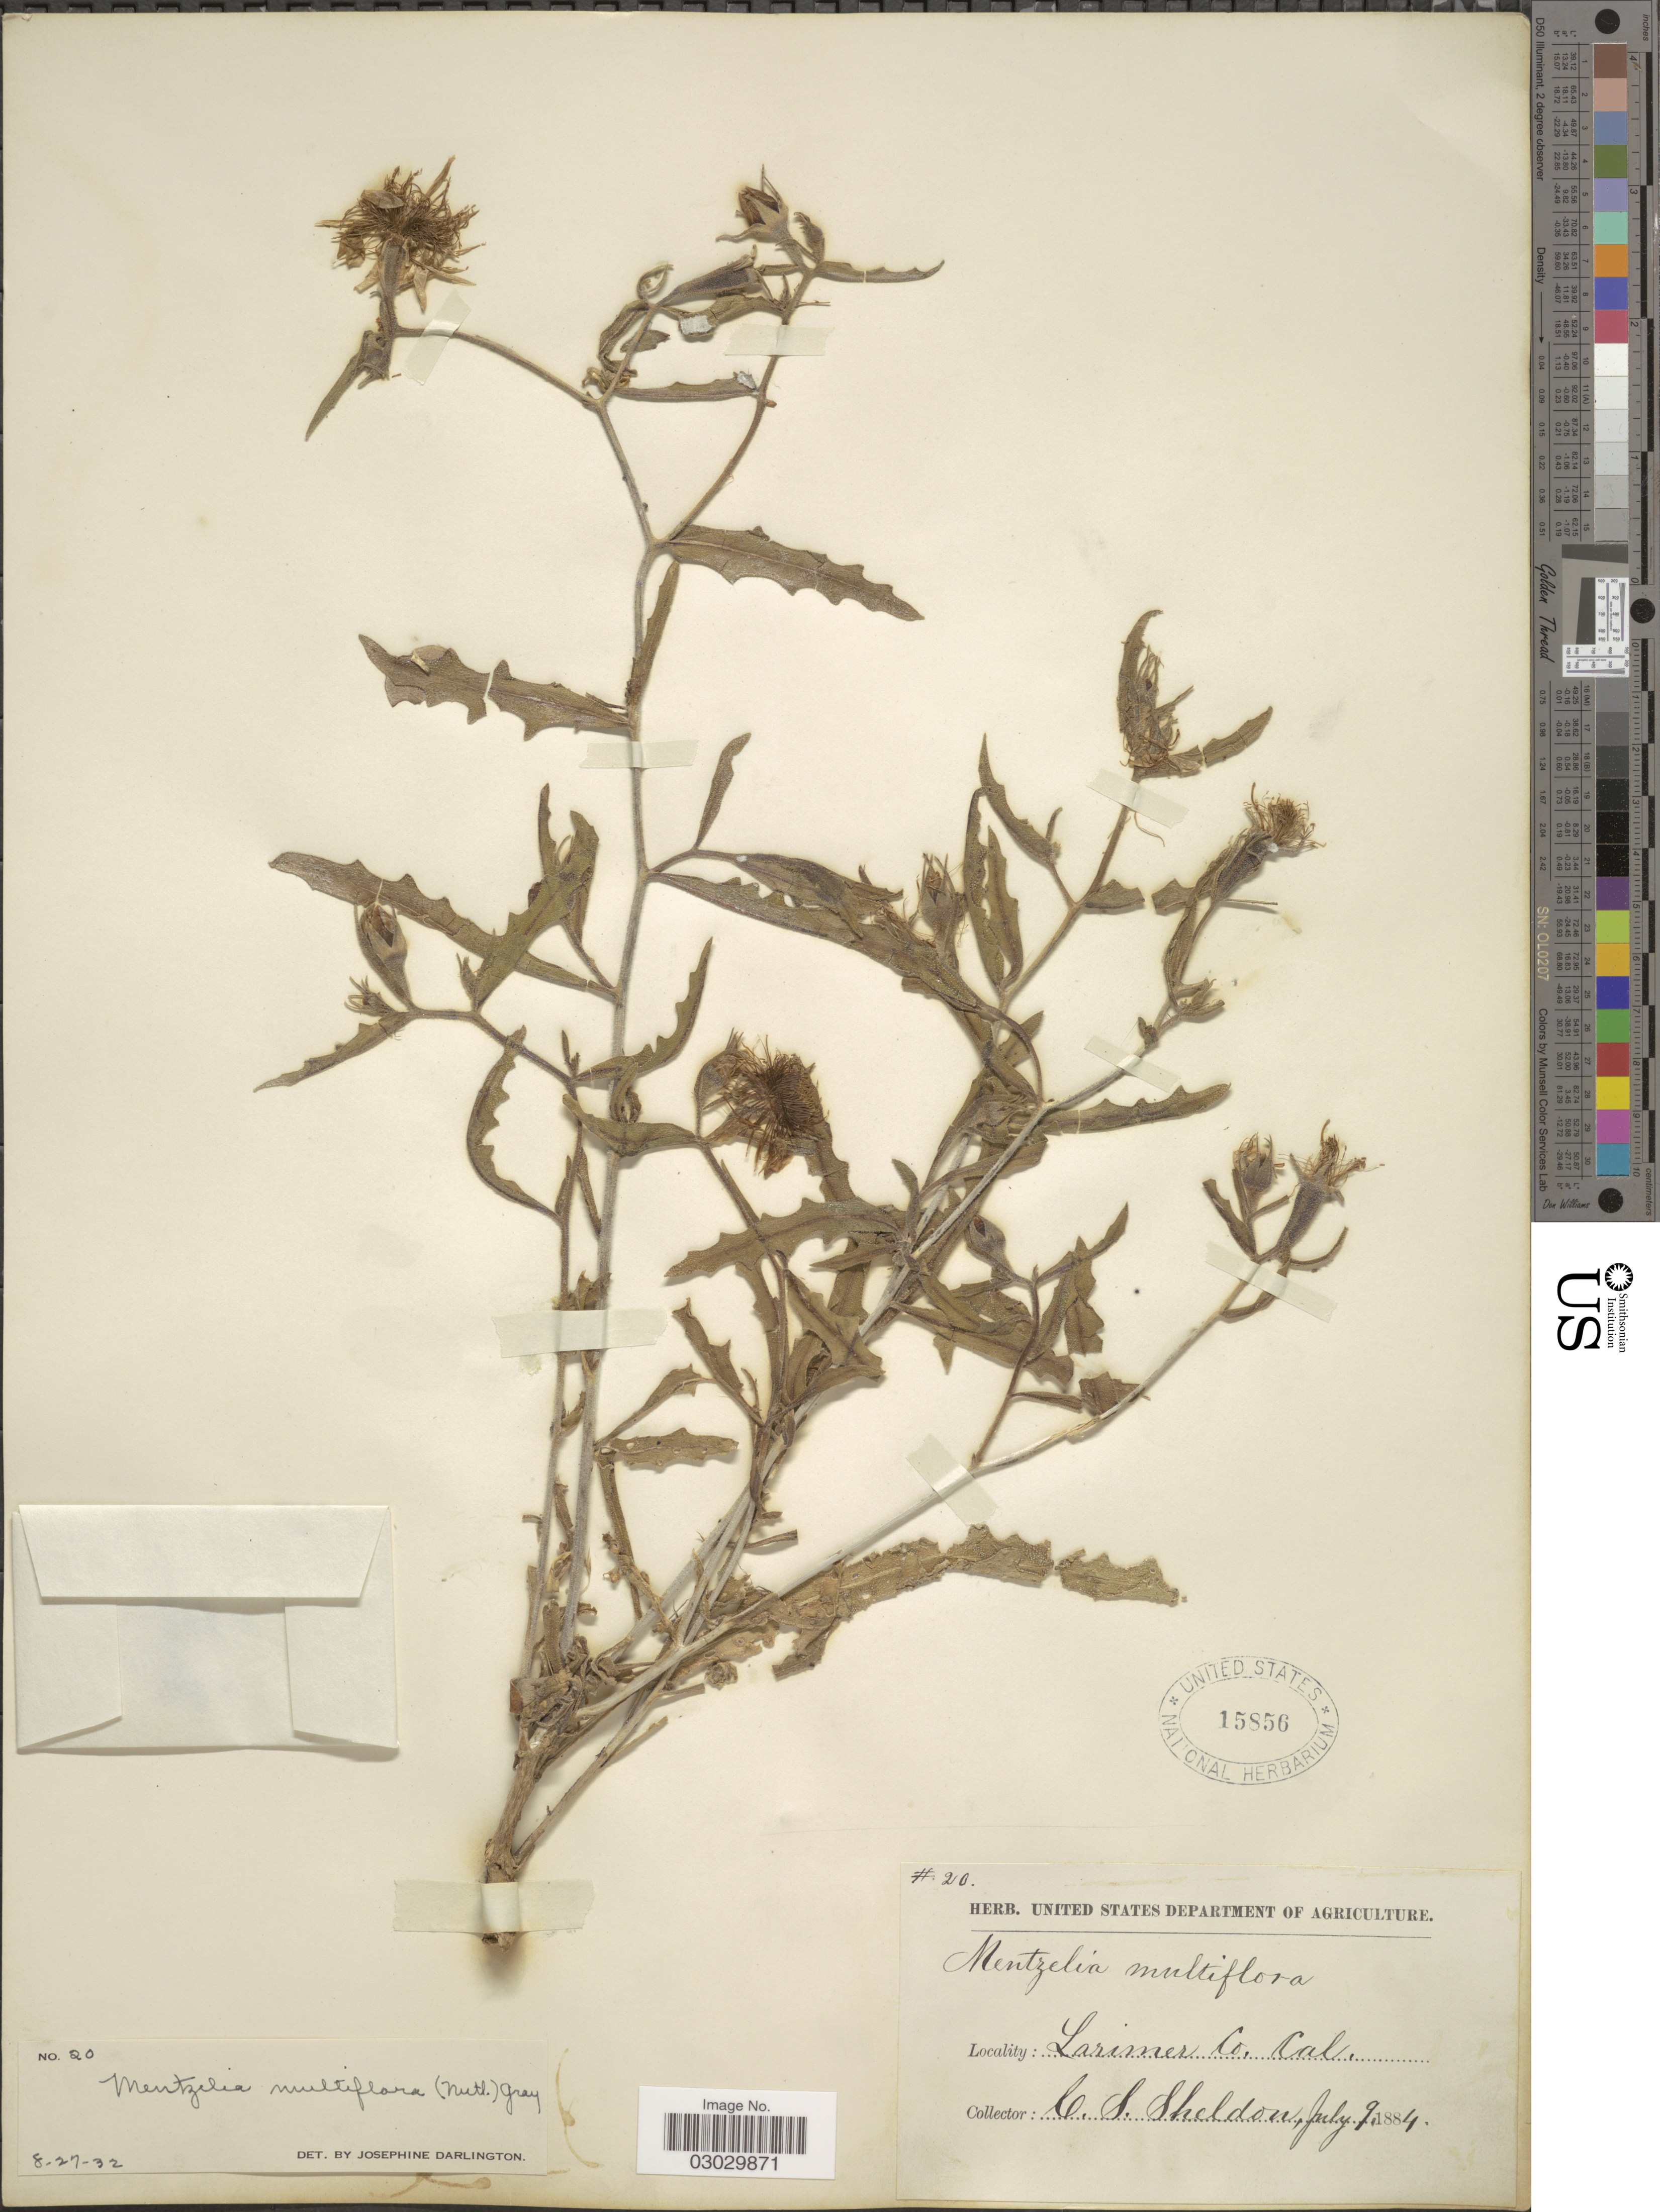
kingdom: Plantae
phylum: Tracheophyta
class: Magnoliopsida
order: Cornales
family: Loasaceae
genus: Mentzelia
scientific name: Mentzelia multiflora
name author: (Nutt.) A. Gray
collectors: C. S. Sheldon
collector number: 20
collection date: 1884-07-09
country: United States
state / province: California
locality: Larimer Co.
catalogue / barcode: US 15856